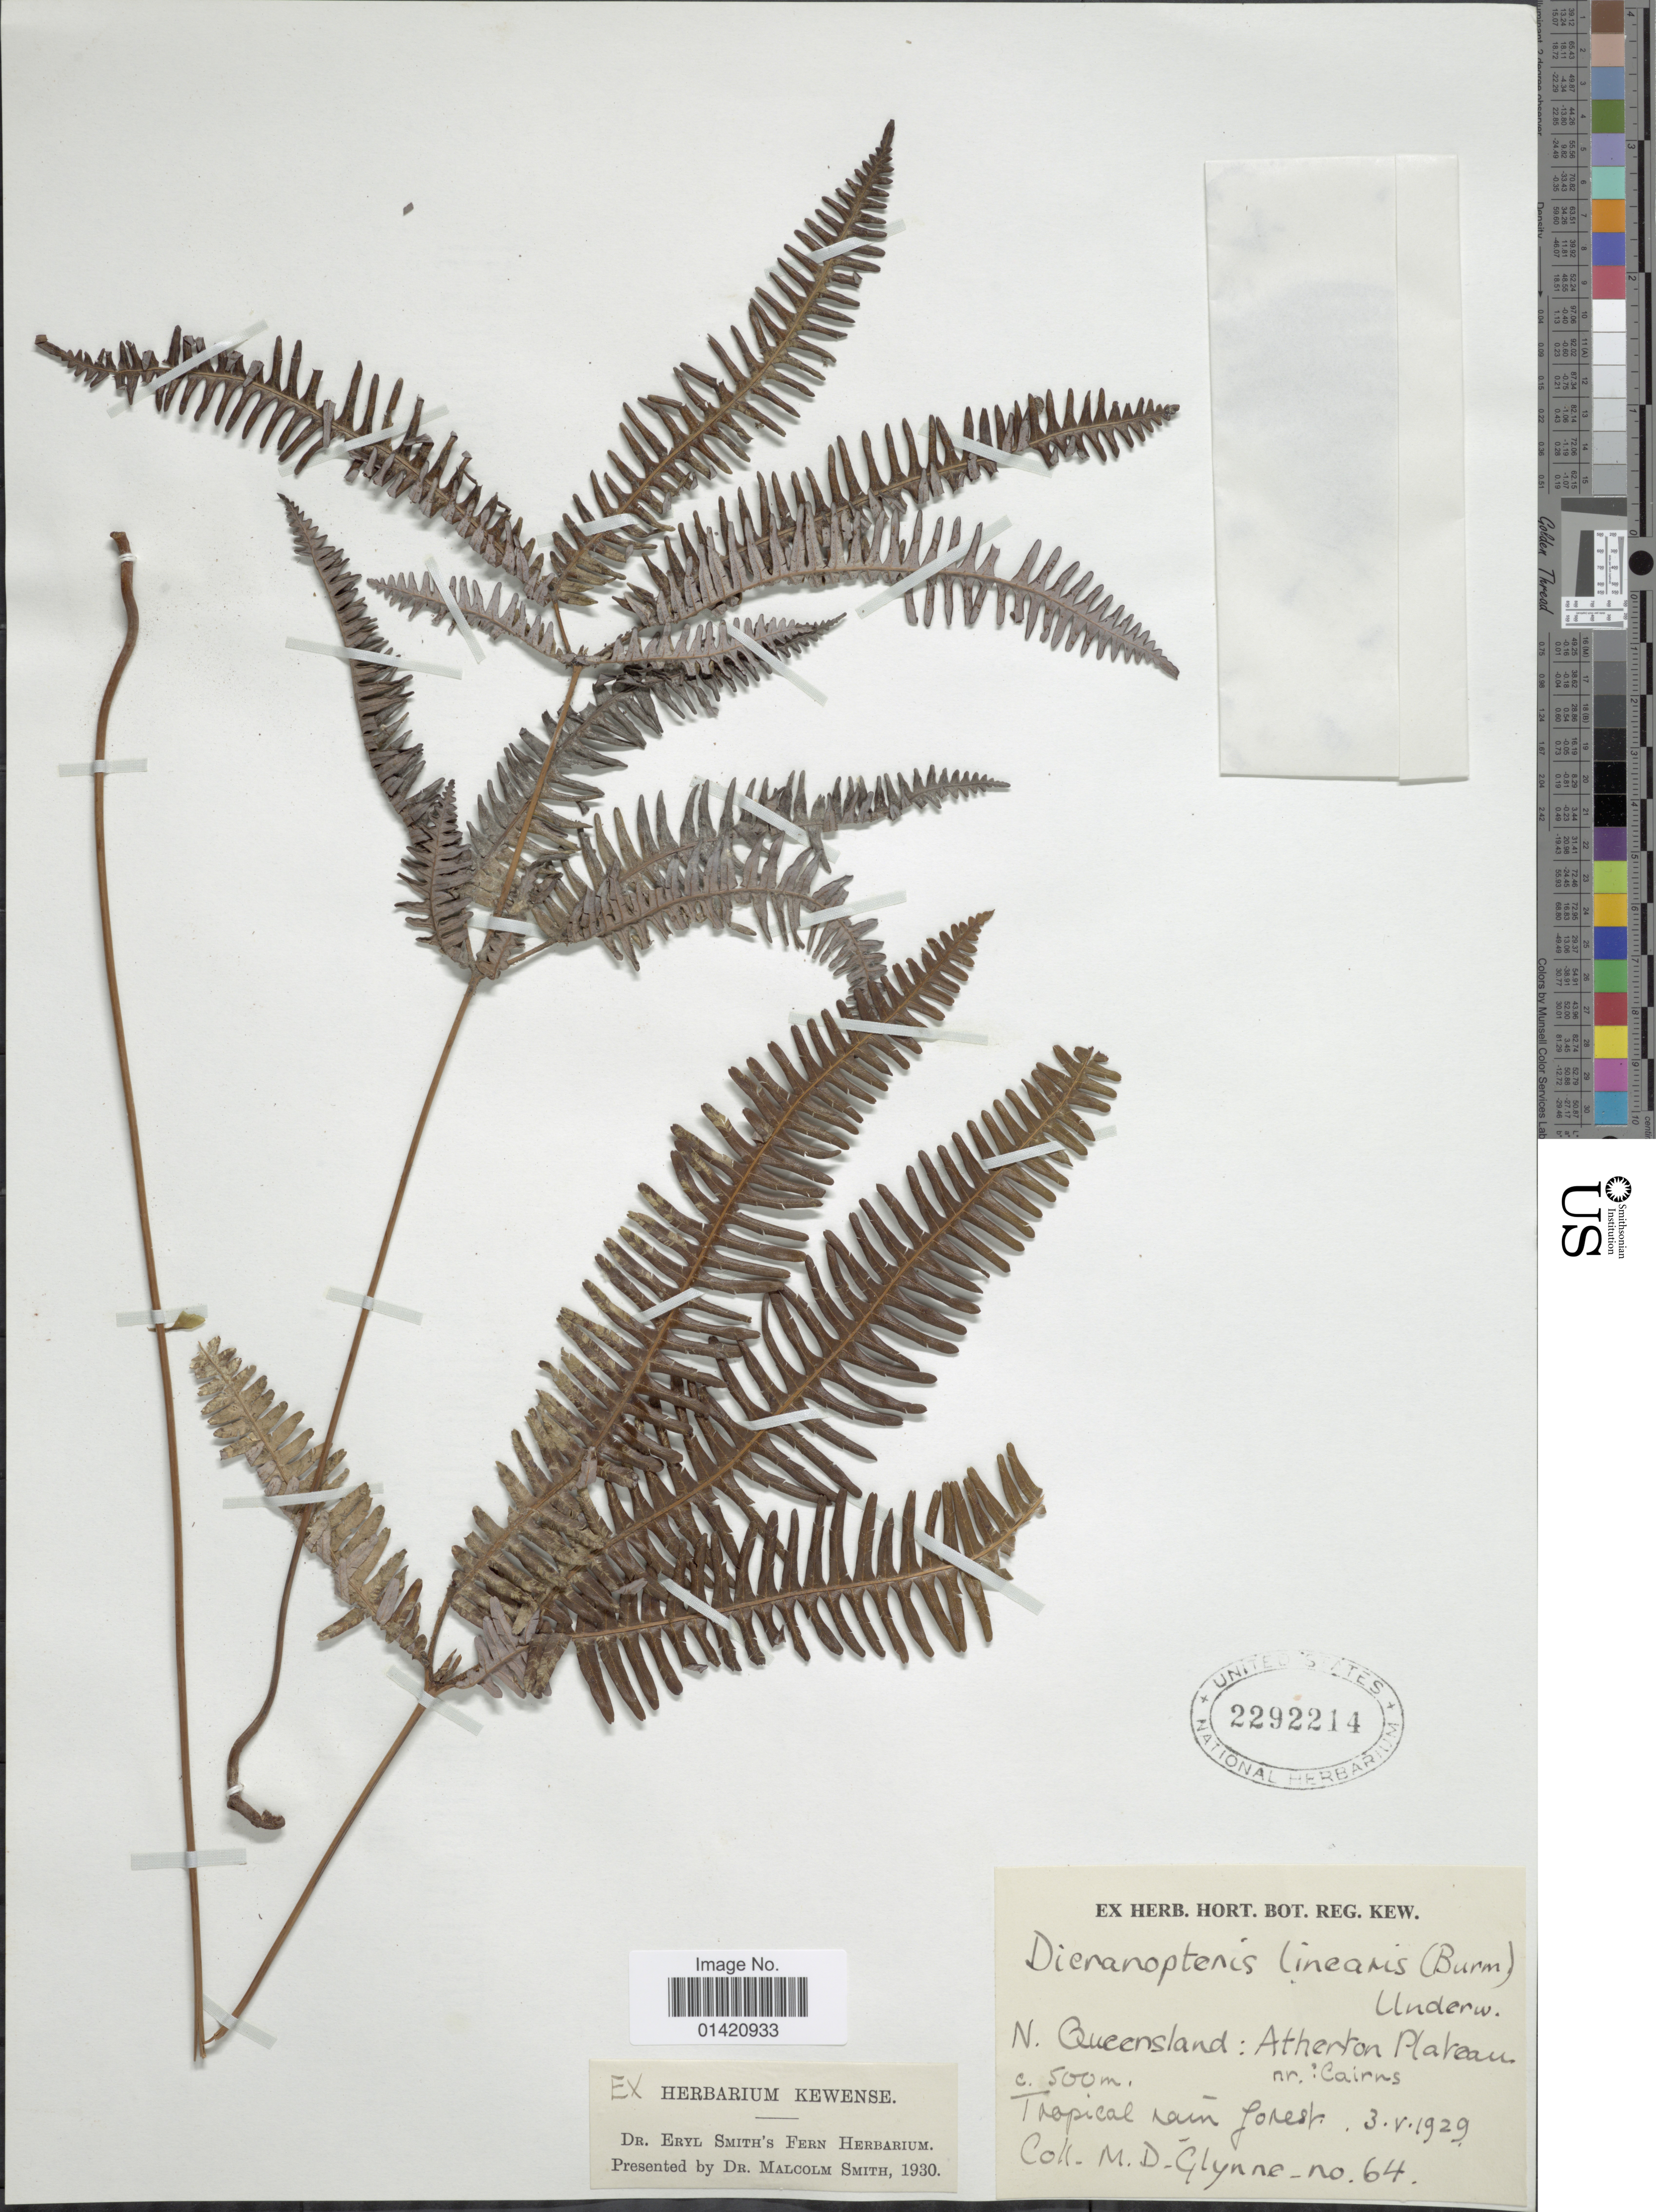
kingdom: Plantae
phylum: Tracheophyta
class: Polypodiopsida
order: Gleicheniales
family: Gleicheniaceae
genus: Dicranopteris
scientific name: Dicranopteris linearis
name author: (Burm. f.) Underw.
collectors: M. Glynne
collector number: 64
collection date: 1929-05-03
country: Australia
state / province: Queensland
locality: N. Queensland: Atherton Plateau nr Cairns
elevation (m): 500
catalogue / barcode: US 2292214